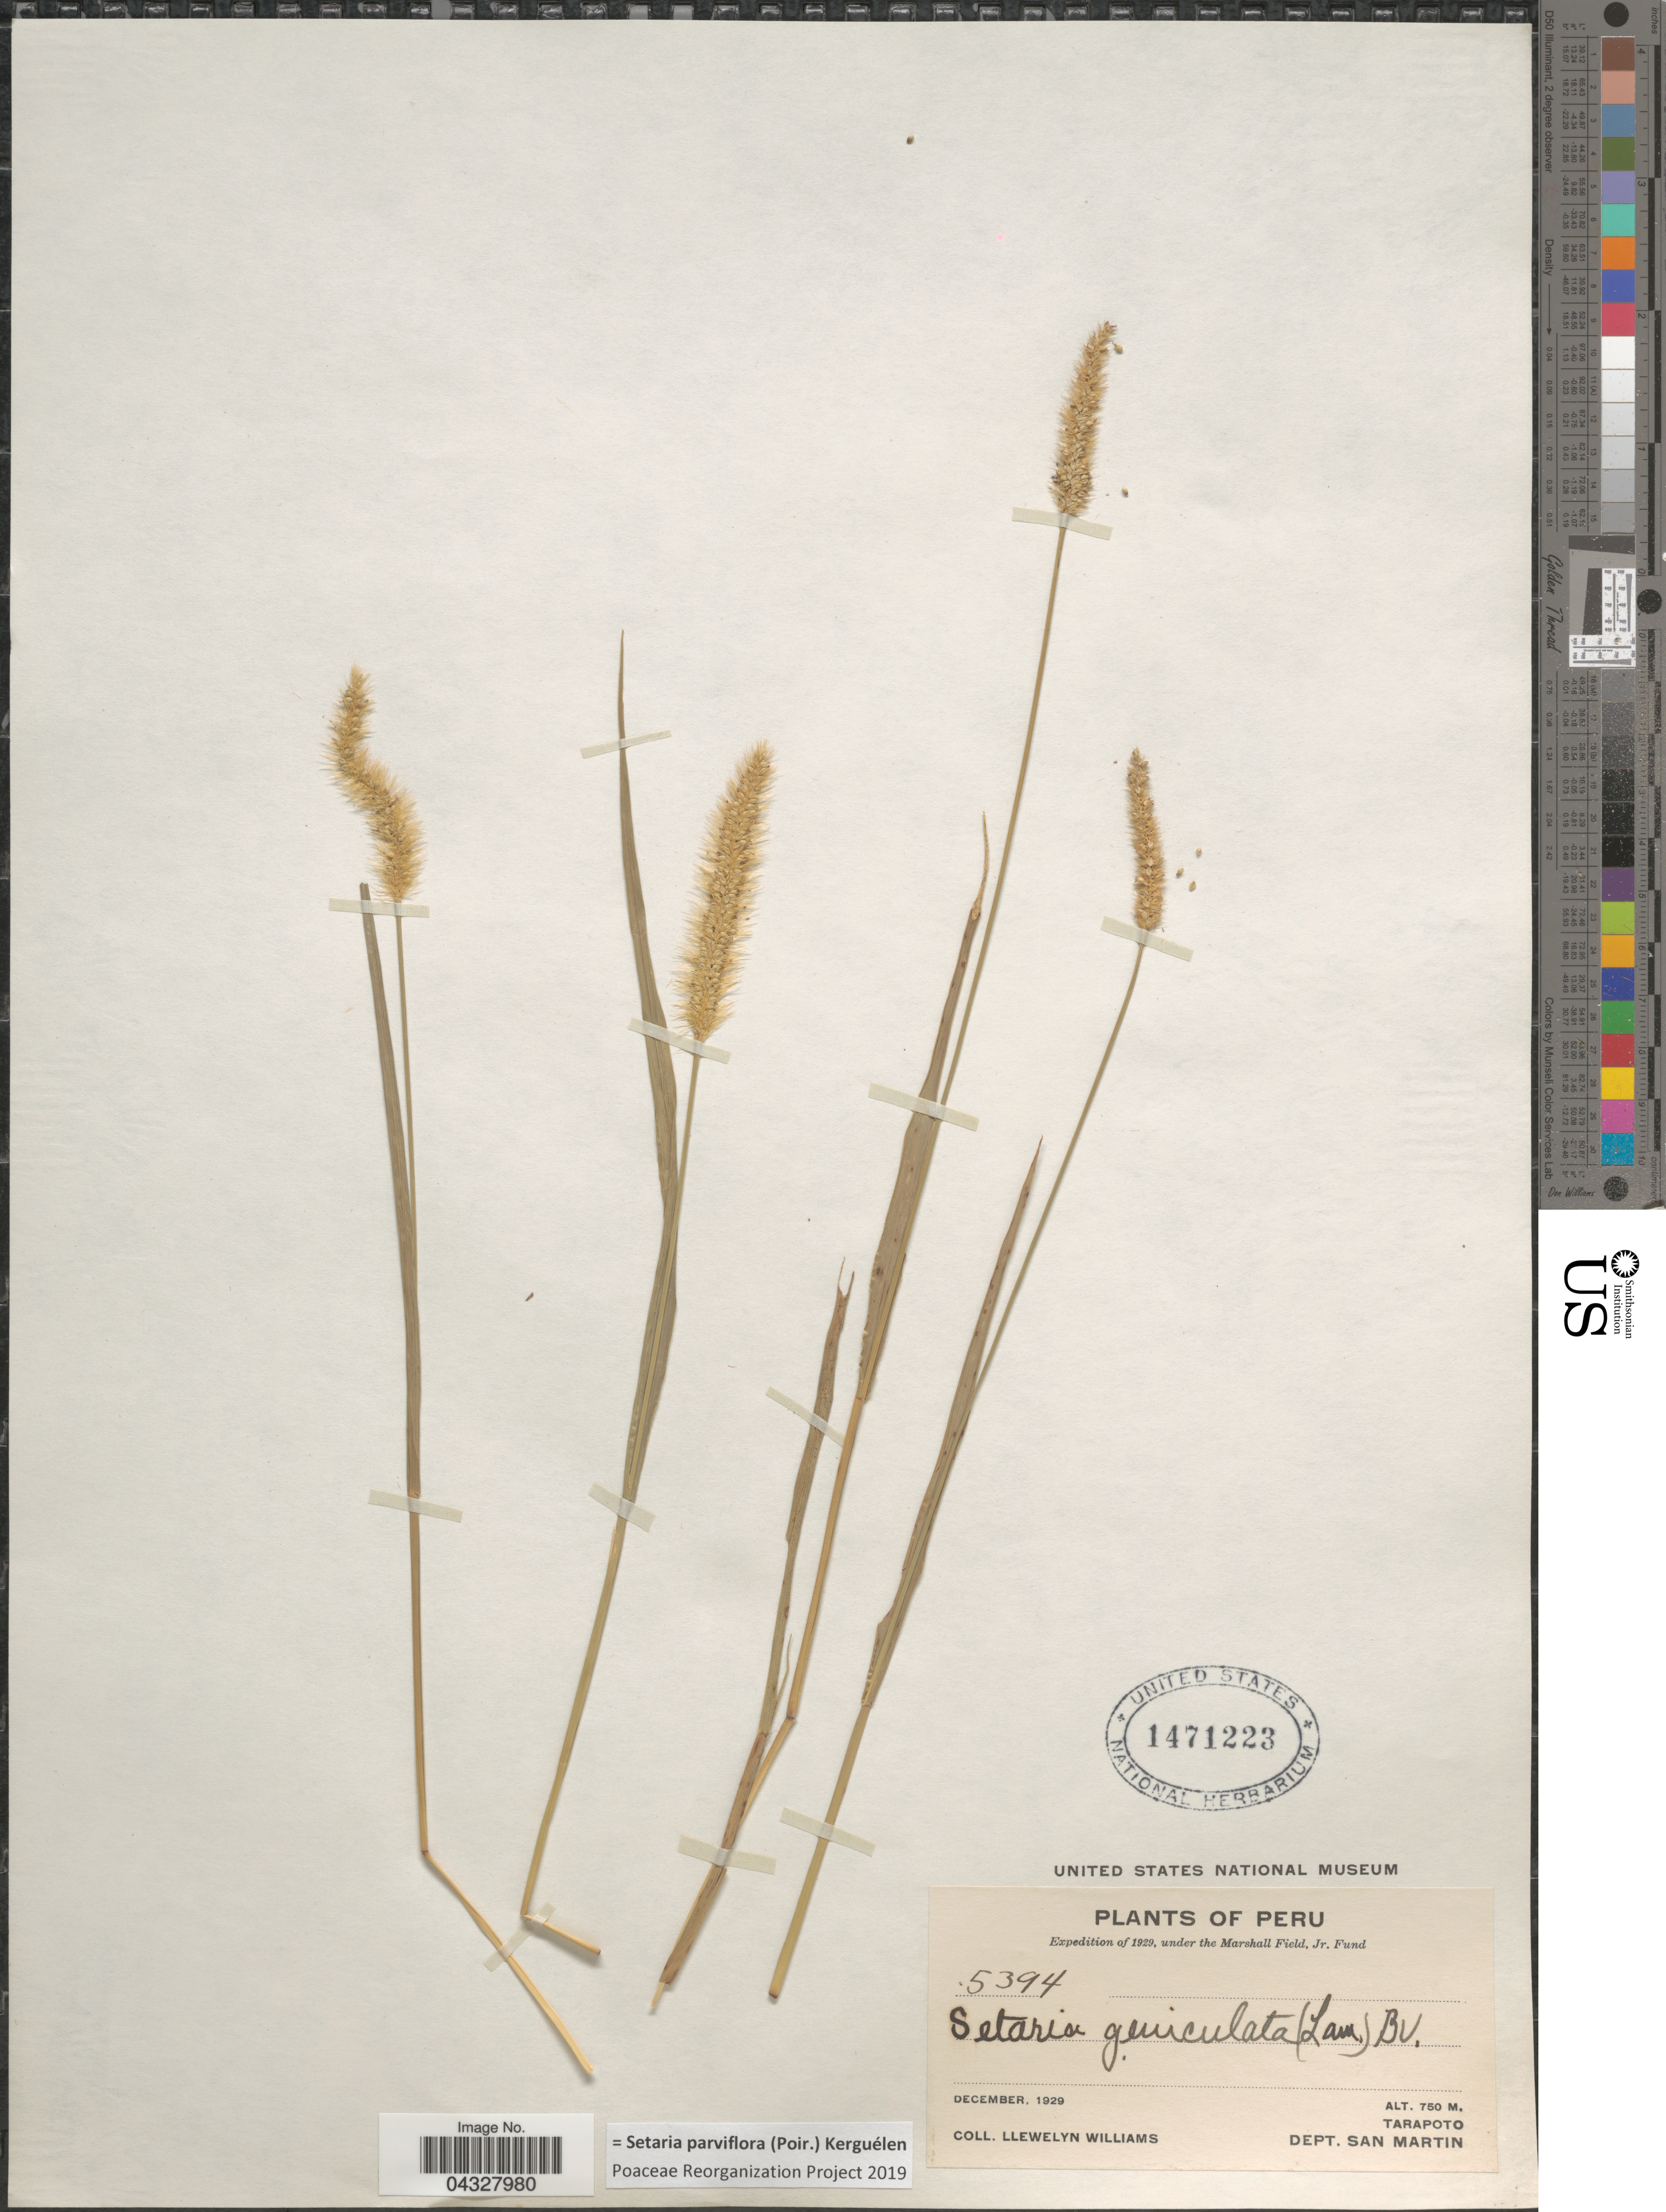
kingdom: Plantae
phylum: Tracheophyta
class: Liliopsida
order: Poales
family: Poaceae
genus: Setaria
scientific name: Setaria parviflora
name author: (Poir.) Kerguélen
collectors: Ll. Williams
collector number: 5394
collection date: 1929-12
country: Peru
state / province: San Martín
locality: Expedition of 1929. Tarapoto. Dept. San Martin.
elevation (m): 750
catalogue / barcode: US 1471223